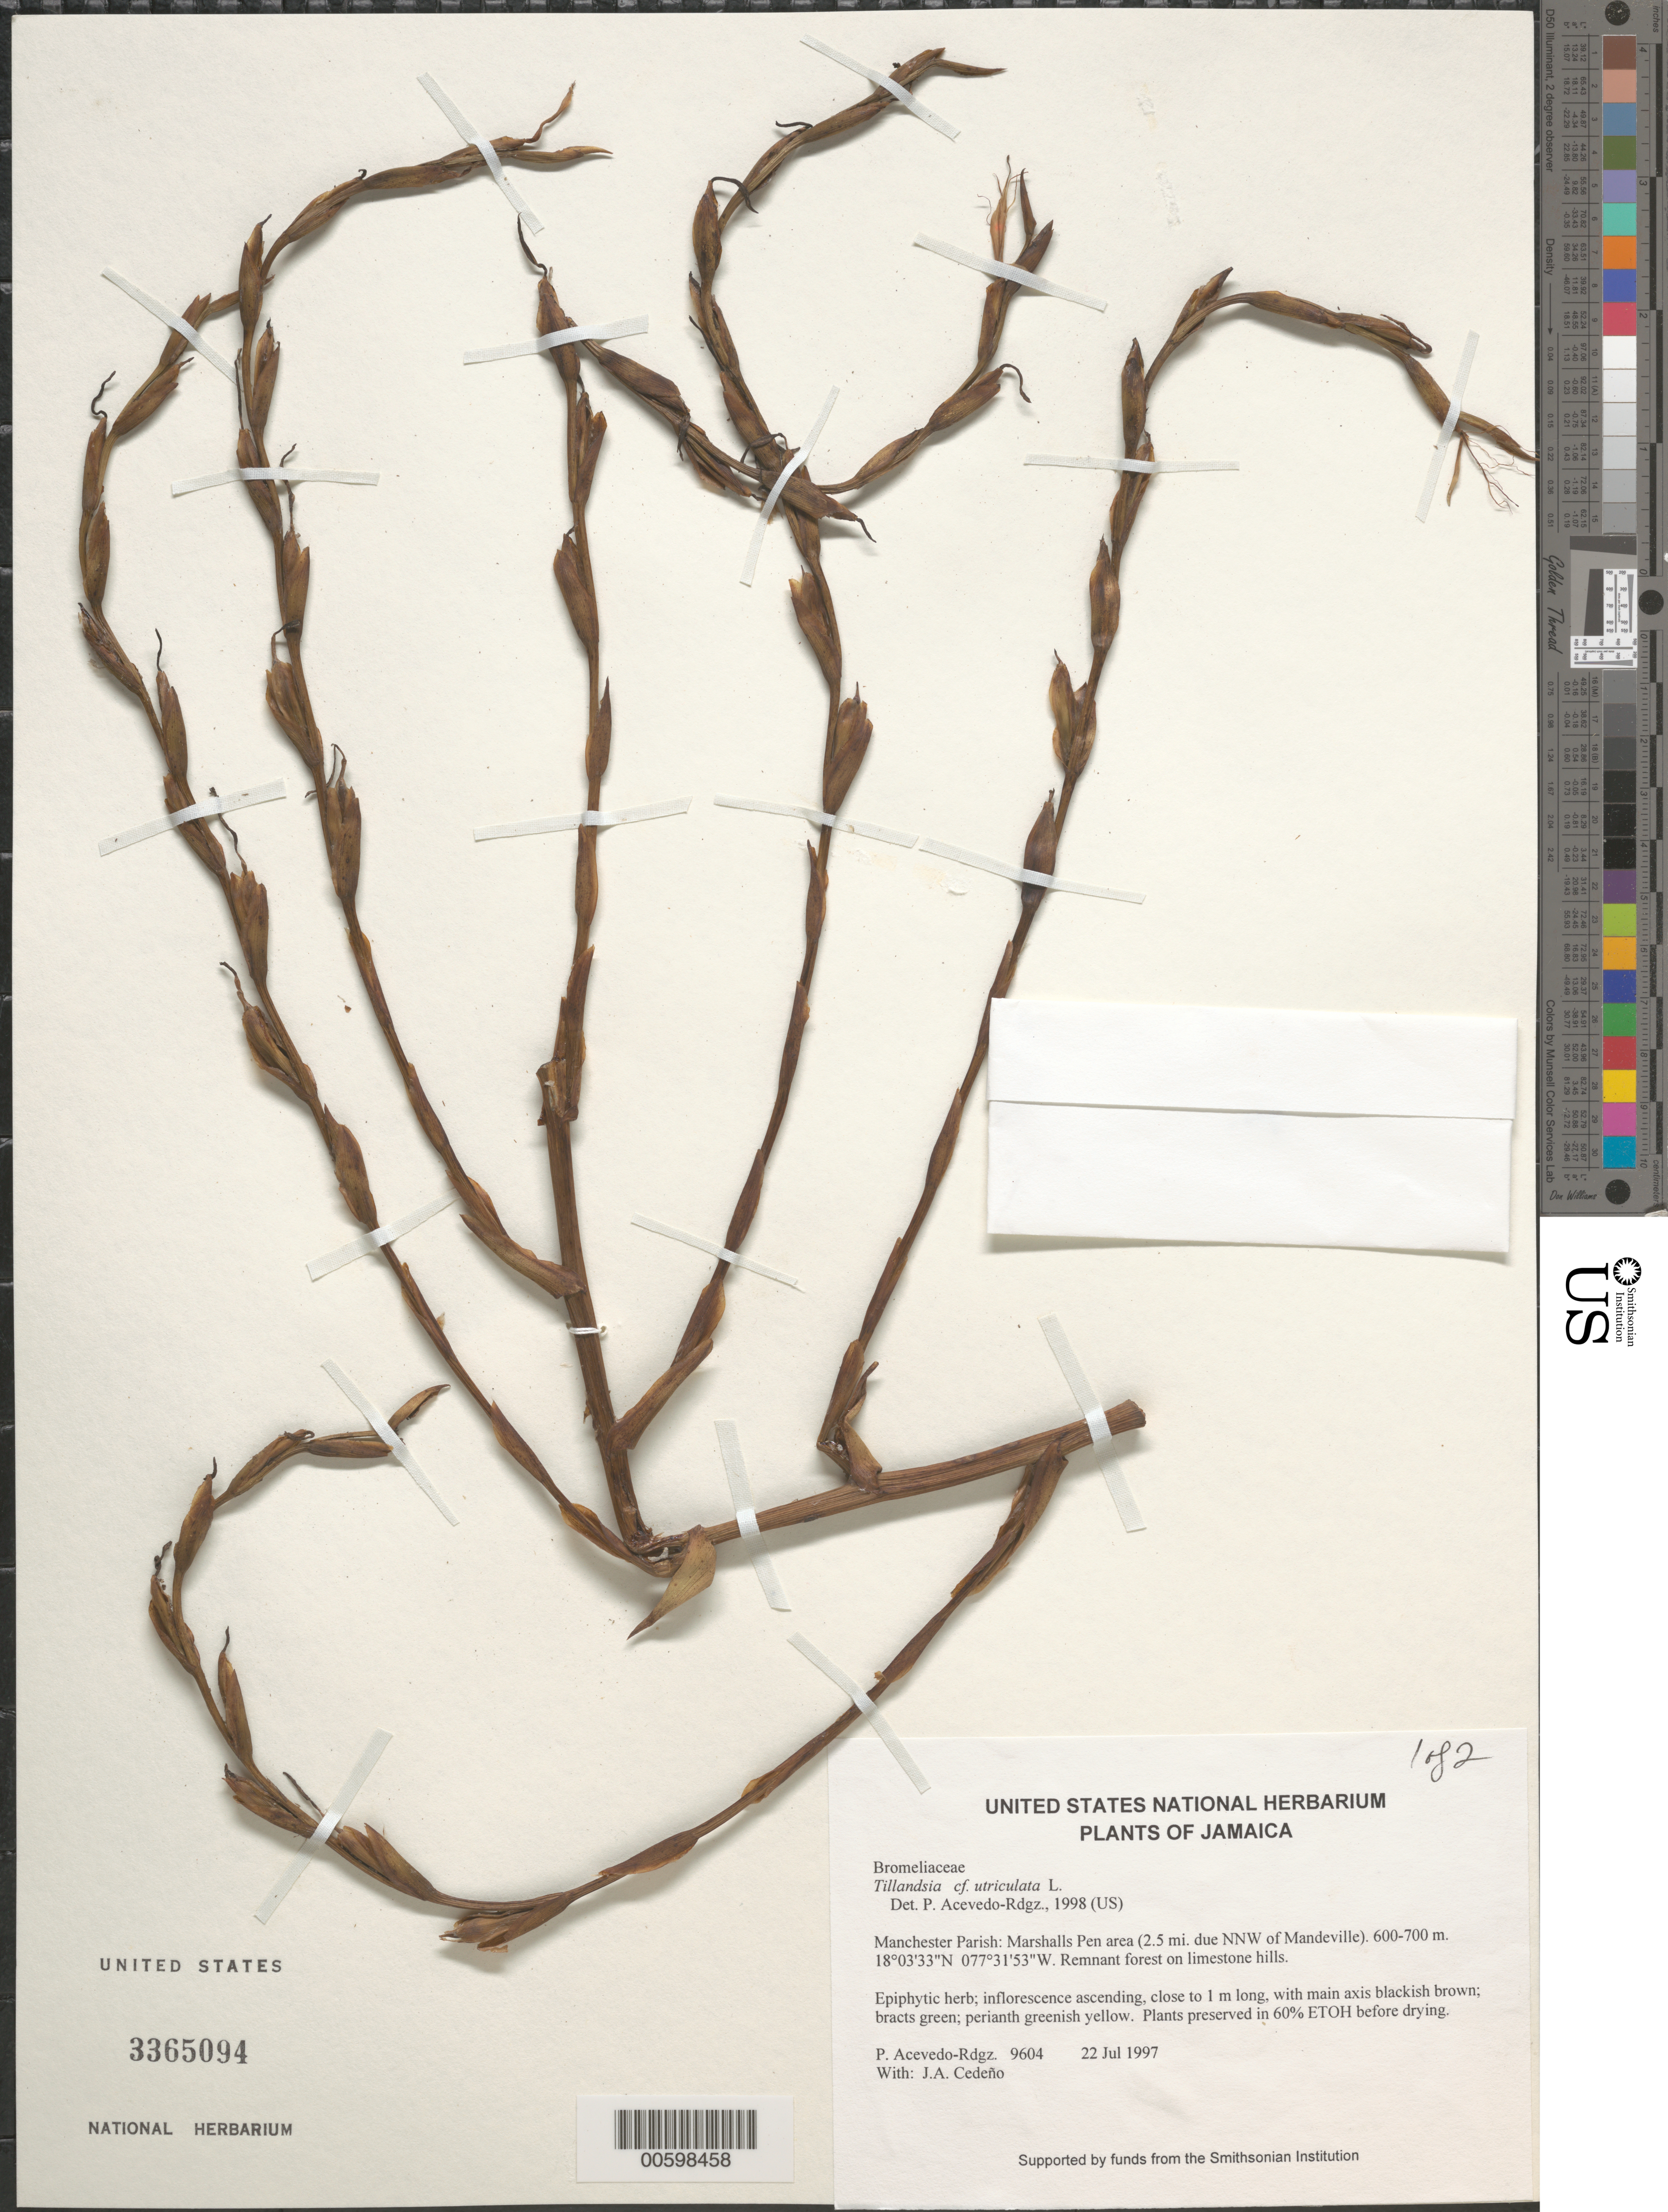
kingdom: Plantae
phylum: Tracheophyta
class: Liliopsida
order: Poales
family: Bromeliaceae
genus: Tillandsia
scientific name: Tillandsia utriculata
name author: L.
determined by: Acevedo-Rodríguez, P., (BOT), Smithsonian Institution - National Museum of Natural History (UNITED STATES)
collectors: P. Acevedo-Rodr. & J. A. Cedeño M.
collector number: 9604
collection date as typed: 22 Jul 1997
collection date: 1997-07-22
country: Jamaica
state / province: Manchester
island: Jamaica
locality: Manchester Parish: Marshalls Pen area (2.5 mi. due NNW of Mandeville).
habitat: Remnant forest on limestone hills.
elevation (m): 600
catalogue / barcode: US 3365094